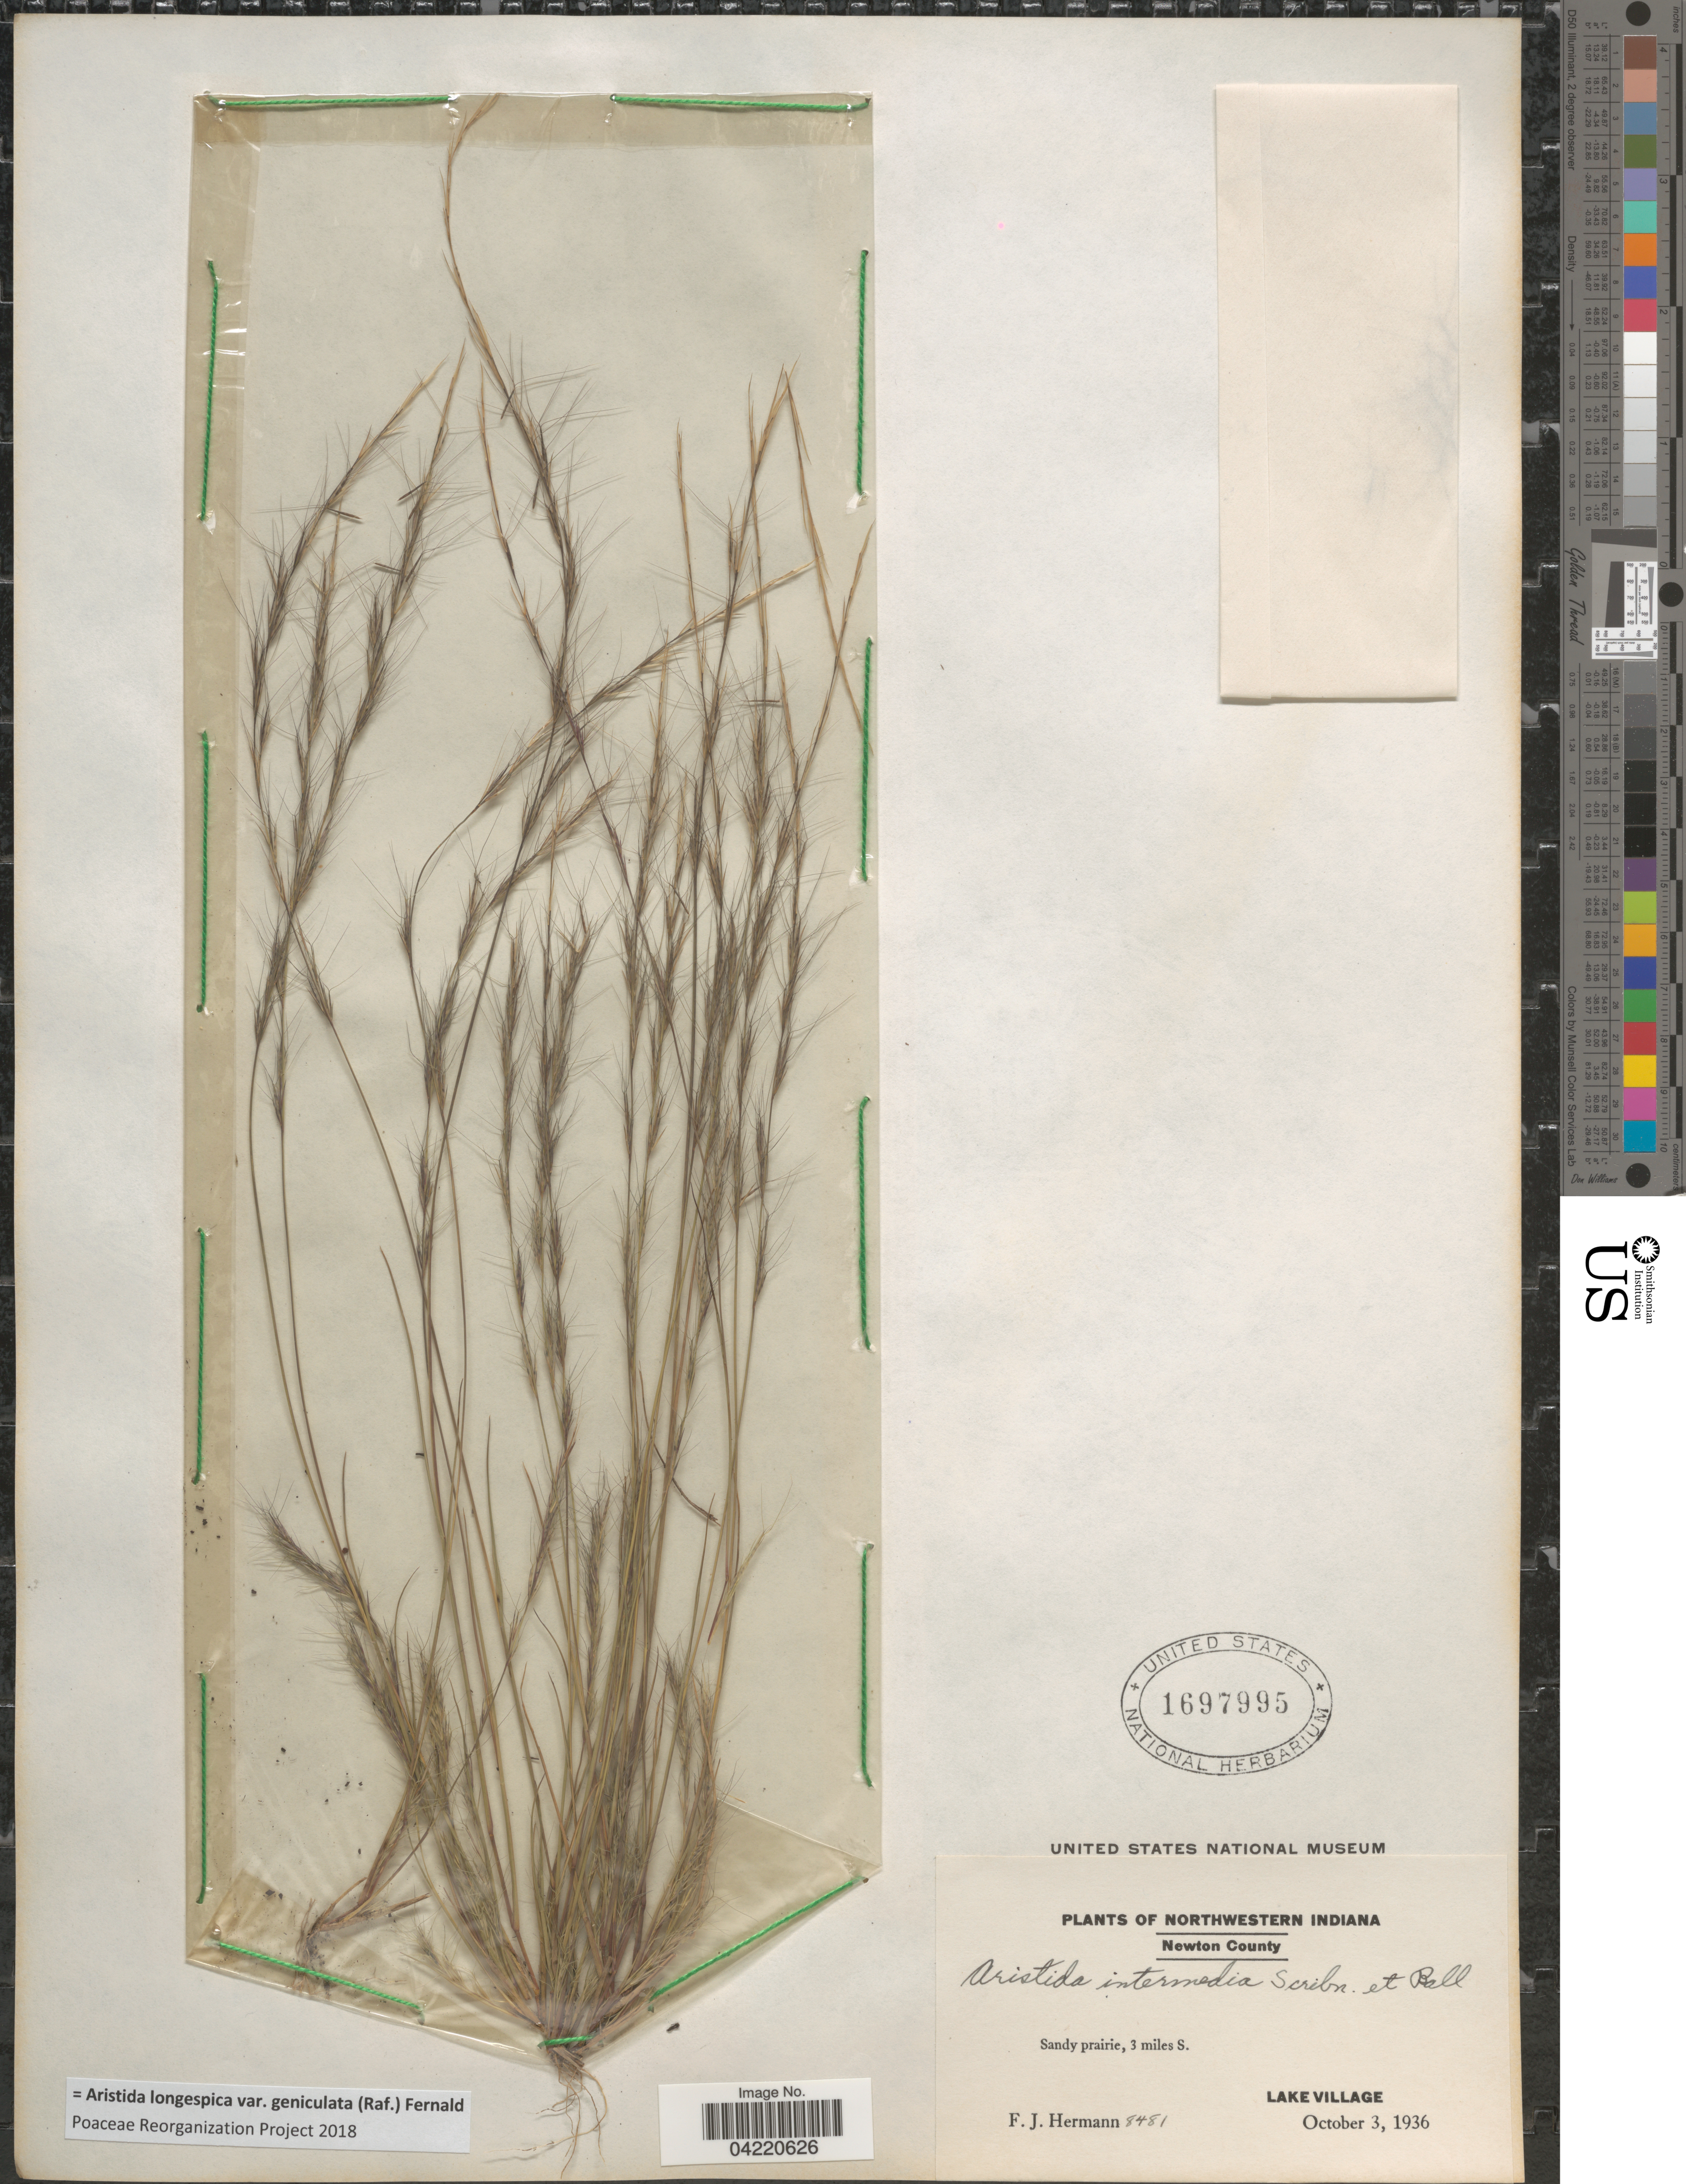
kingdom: Plantae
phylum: Tracheophyta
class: Liliopsida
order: Poales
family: Poaceae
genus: Aristida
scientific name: Aristida longespica var. geniculata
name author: (Raf.) Fernald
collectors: F. J. Hermann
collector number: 8481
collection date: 1936-10-03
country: United States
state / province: Indiana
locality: Northwestern Indiana. Newton County. Sandy prairie, 3 miles S. Lake Village.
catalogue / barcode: US 1697995